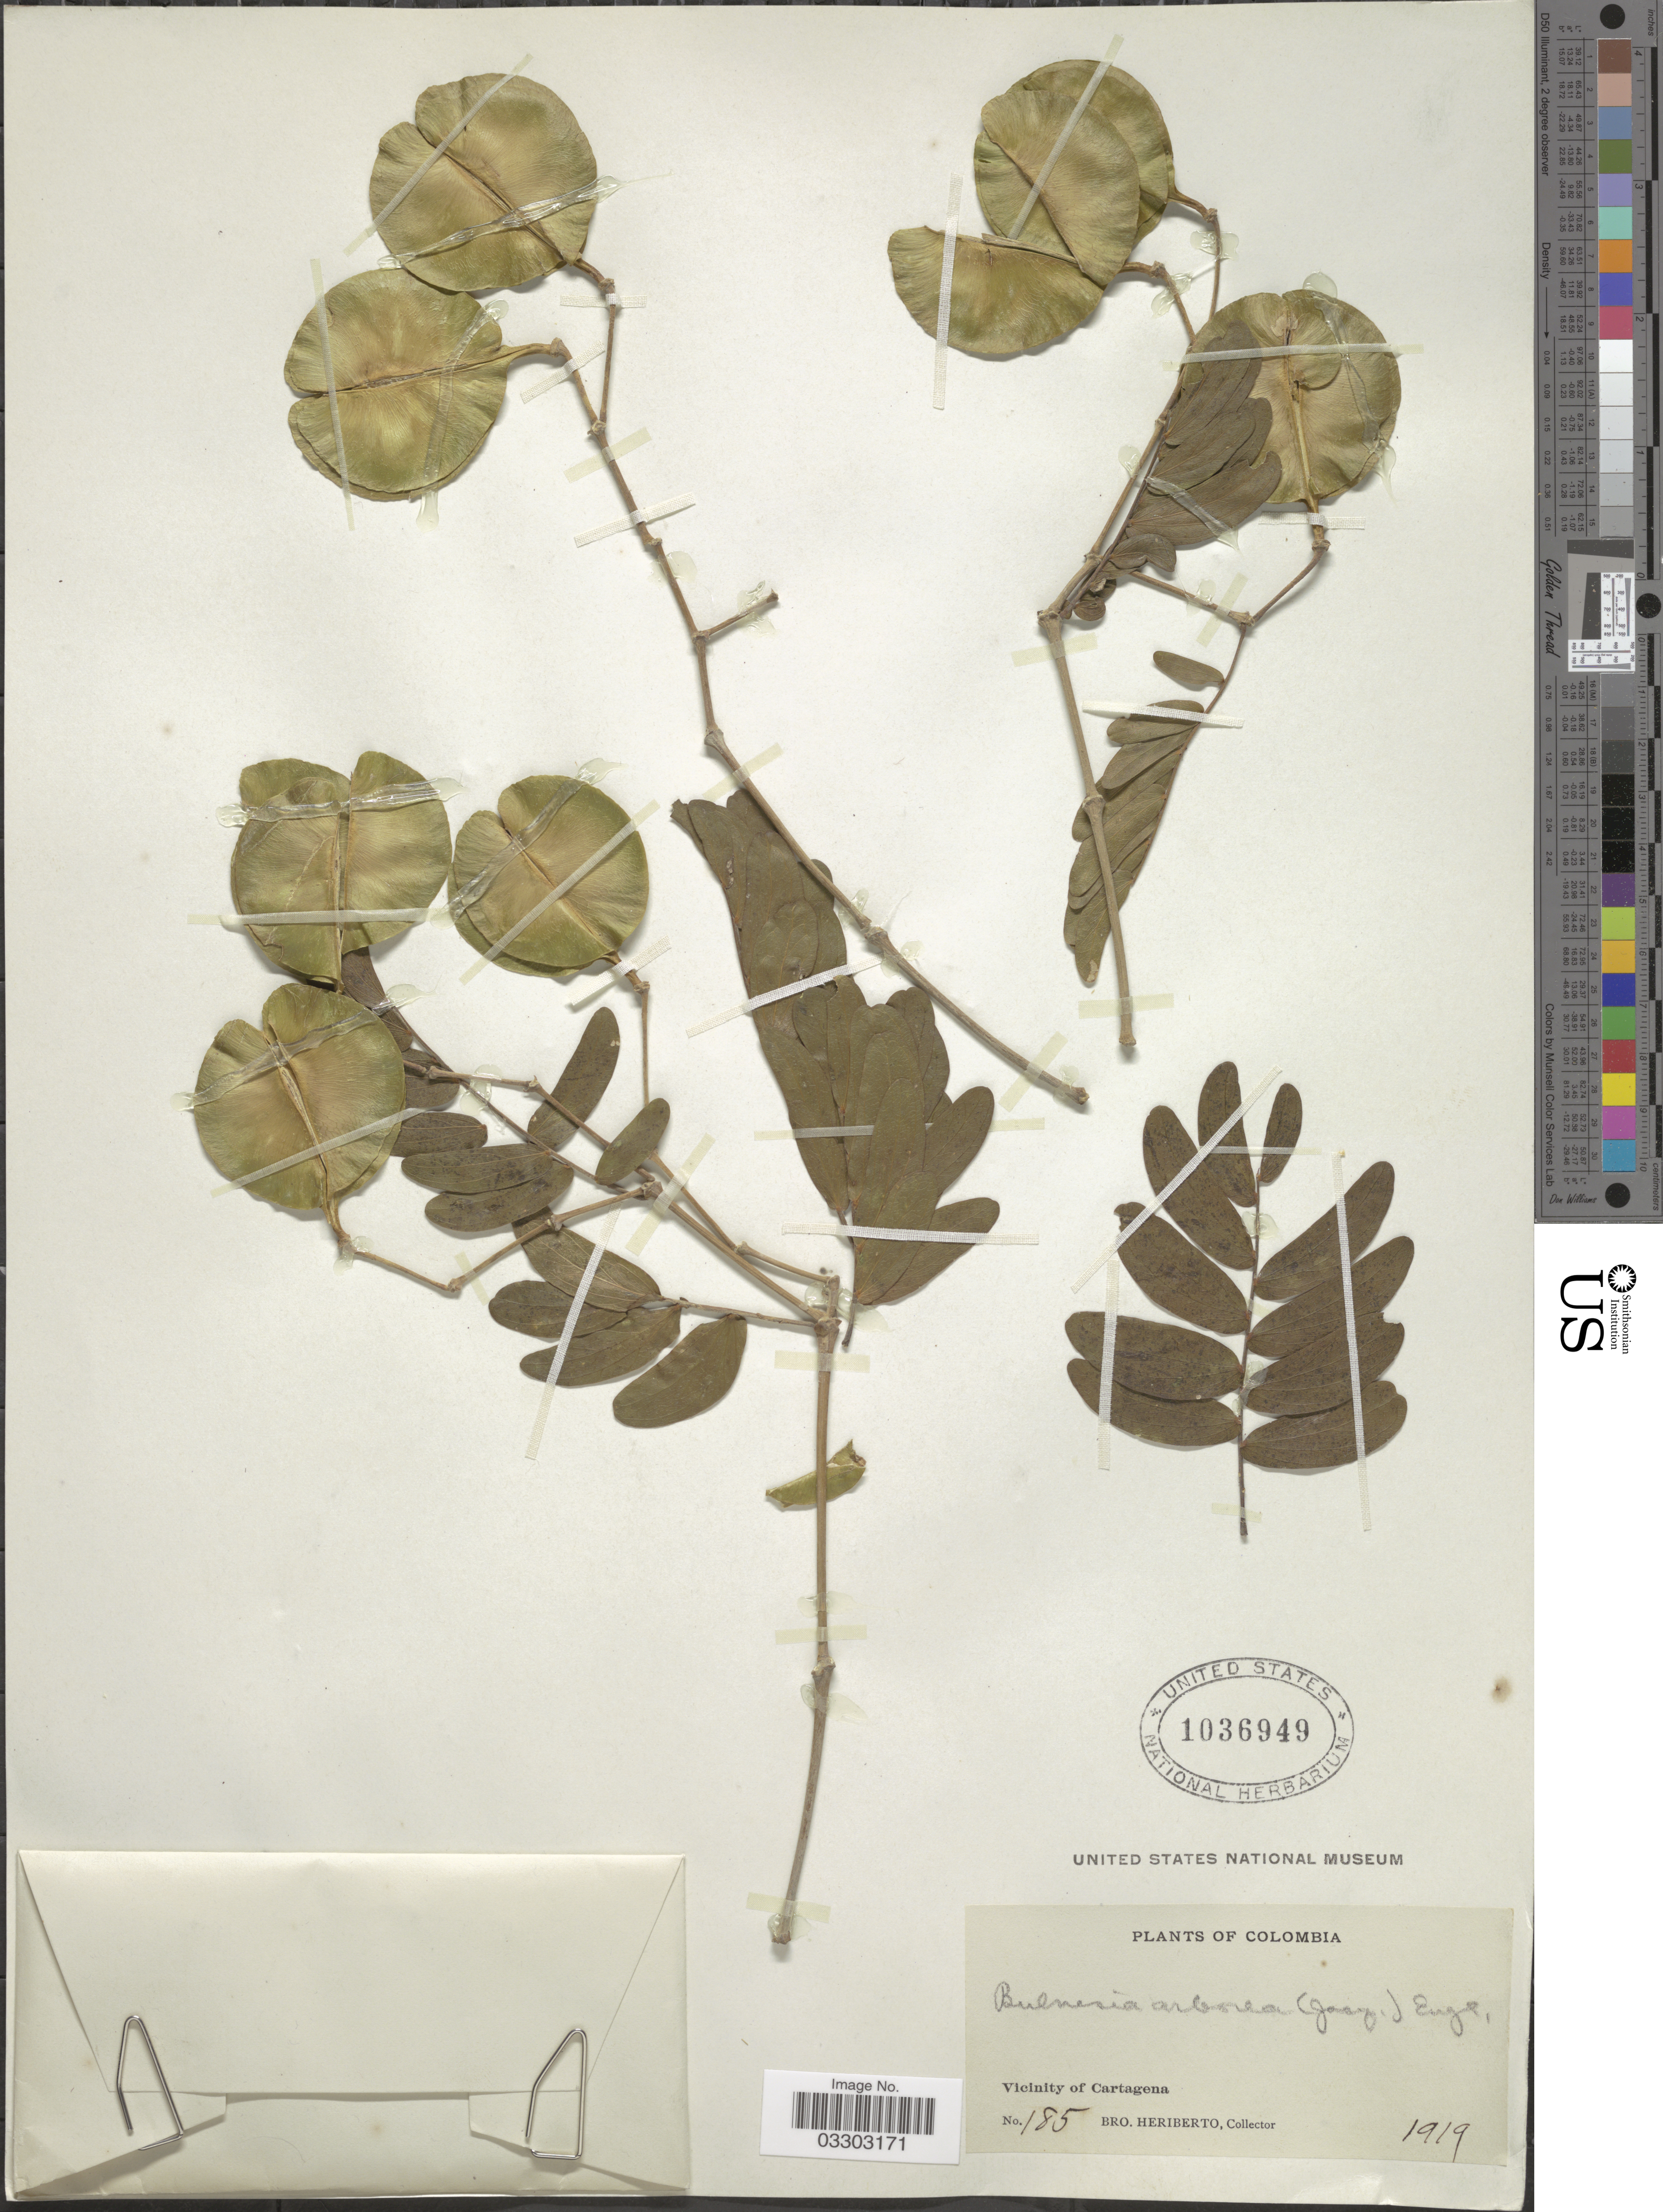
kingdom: Plantae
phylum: Tracheophyta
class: Magnoliopsida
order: Zygophyllales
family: Zygophyllaceae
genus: Gonopterodendron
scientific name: Gonopterodendron arboreum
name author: (Jacq.) Godoy-Bürki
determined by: U.S. National Herbarium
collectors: B. Heriberto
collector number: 185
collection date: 1919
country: Colombia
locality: Vicinity of Cartagena.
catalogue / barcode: US 1036949